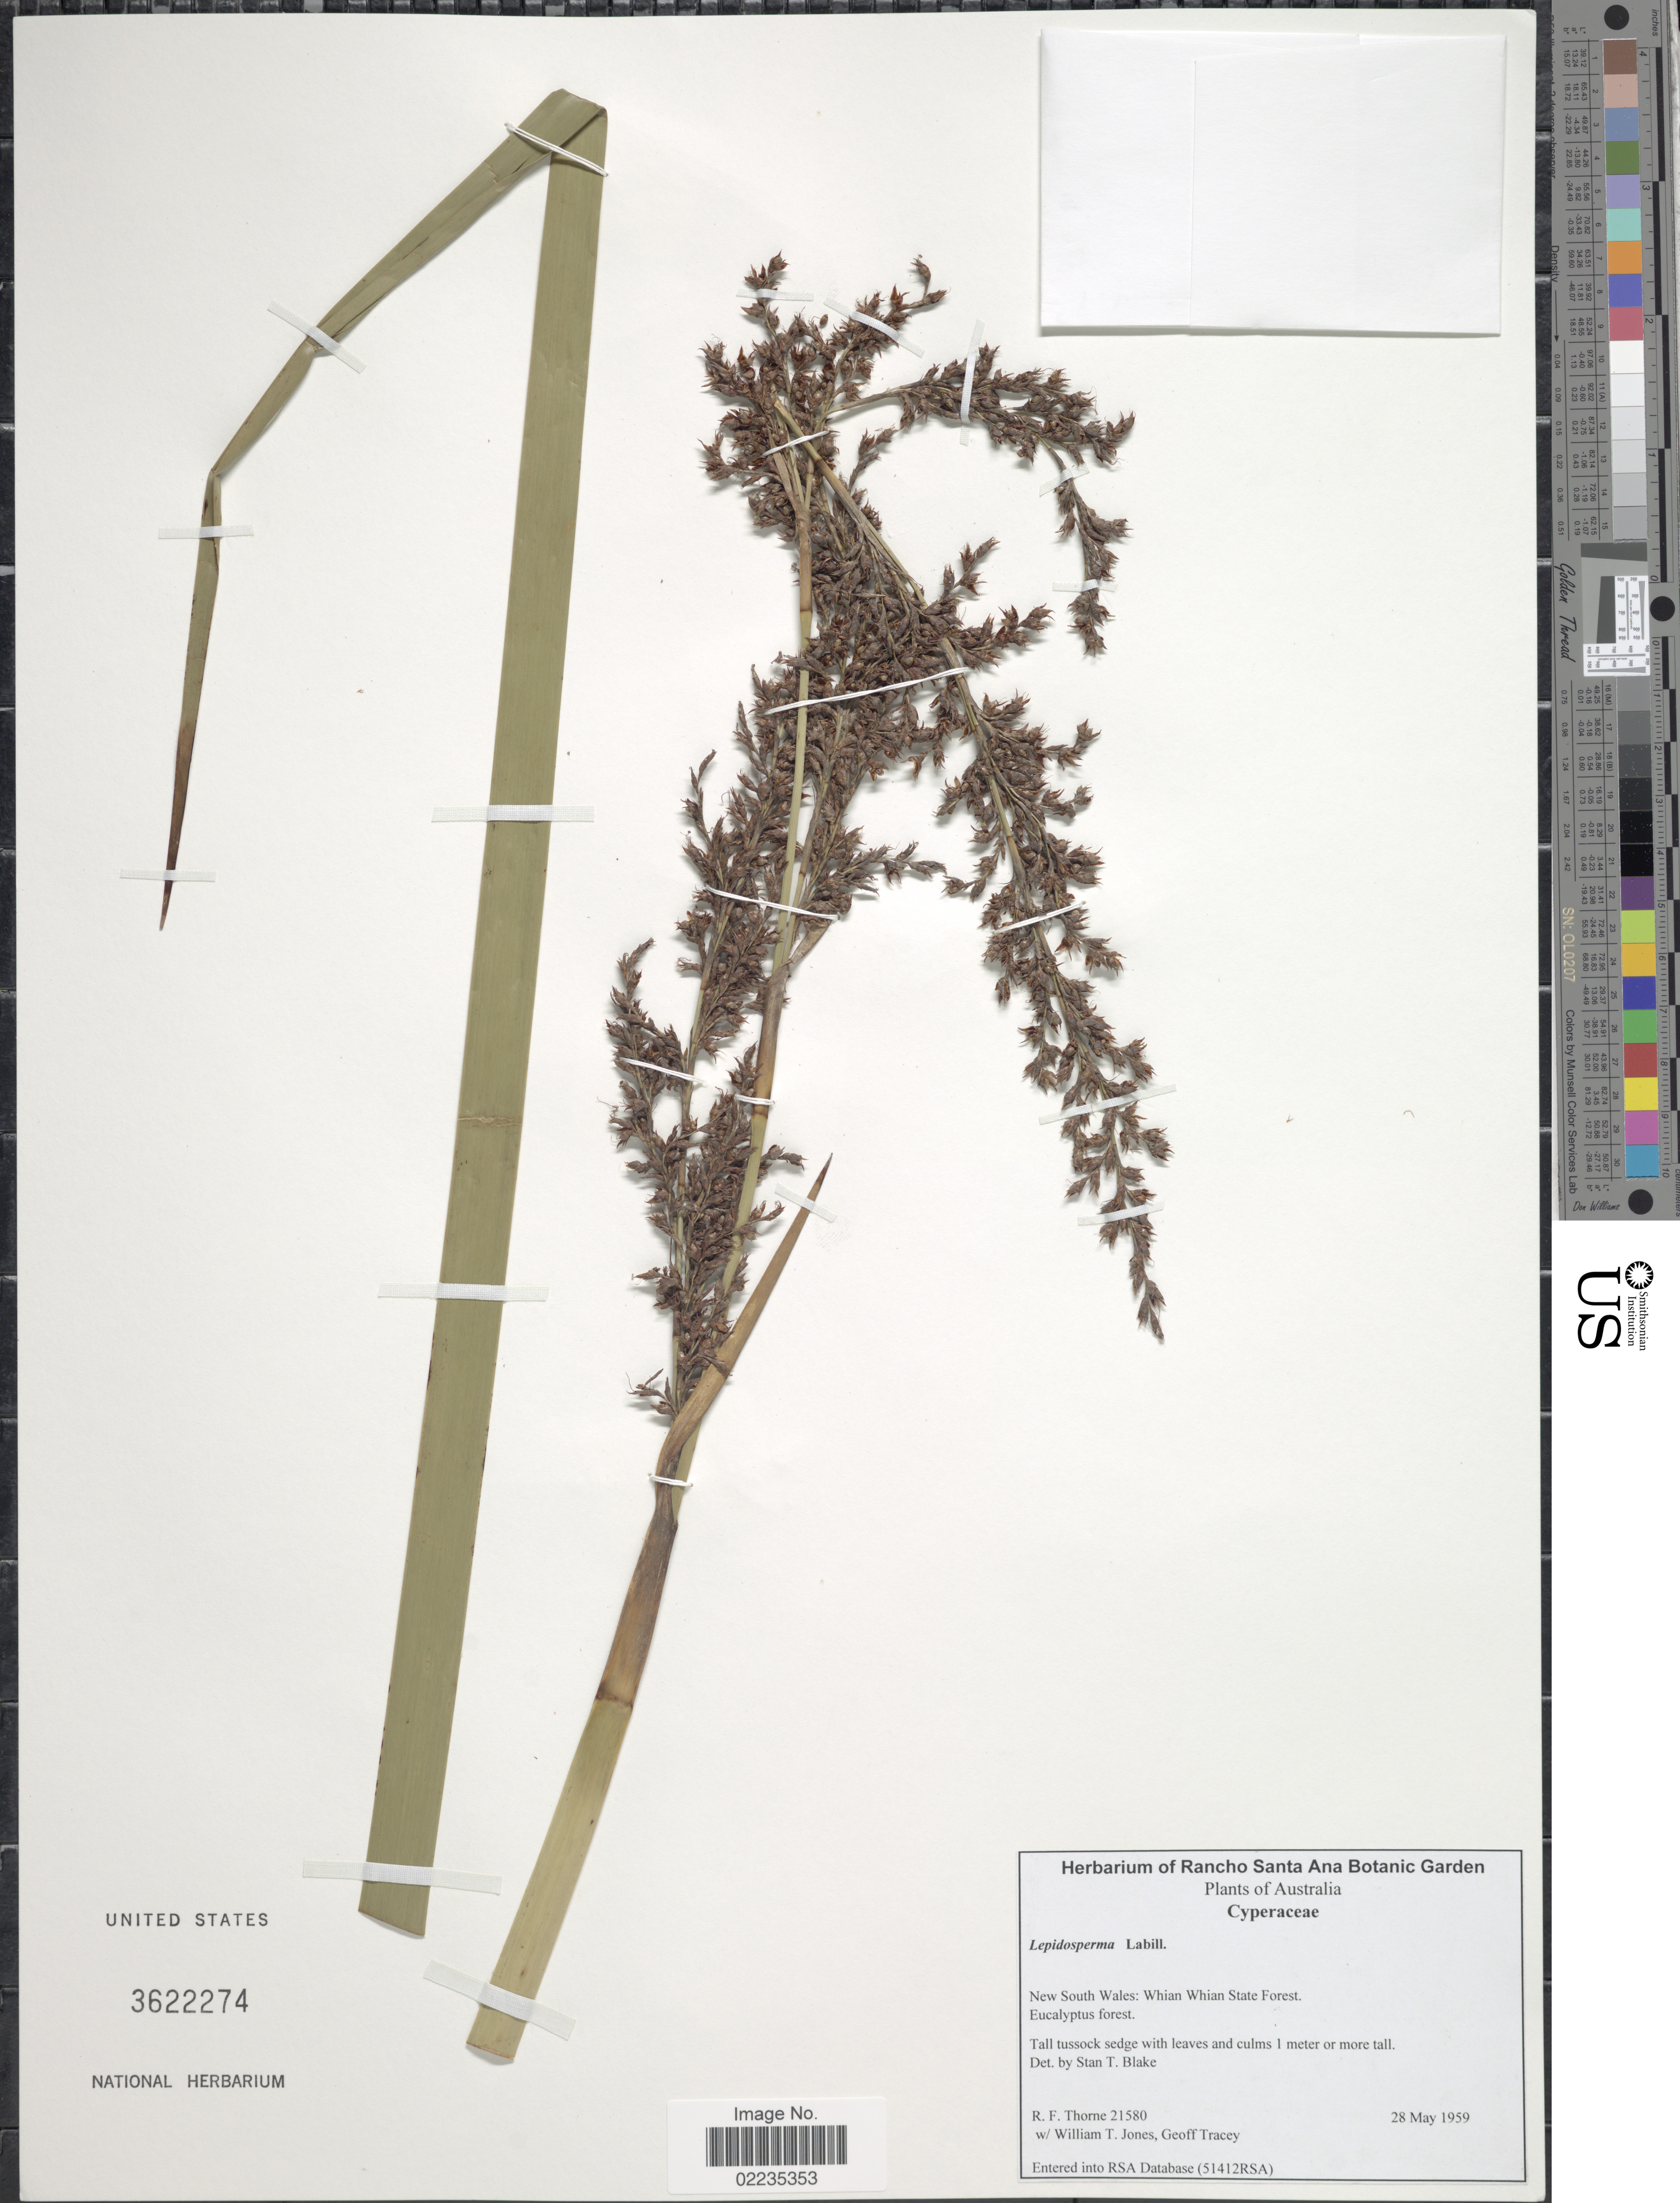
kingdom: Plantae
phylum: Tracheophyta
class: Liliopsida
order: Poales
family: Cyperaceae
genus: Lepidosperma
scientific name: Lepidosperma sp.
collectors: R. F. Thorne, W. T. Jones & G. Tracey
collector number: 21580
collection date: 1959-05-28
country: Australia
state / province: New South Wales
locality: Whian Whian State Forest, Eucalyptus forest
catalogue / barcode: US 3622274